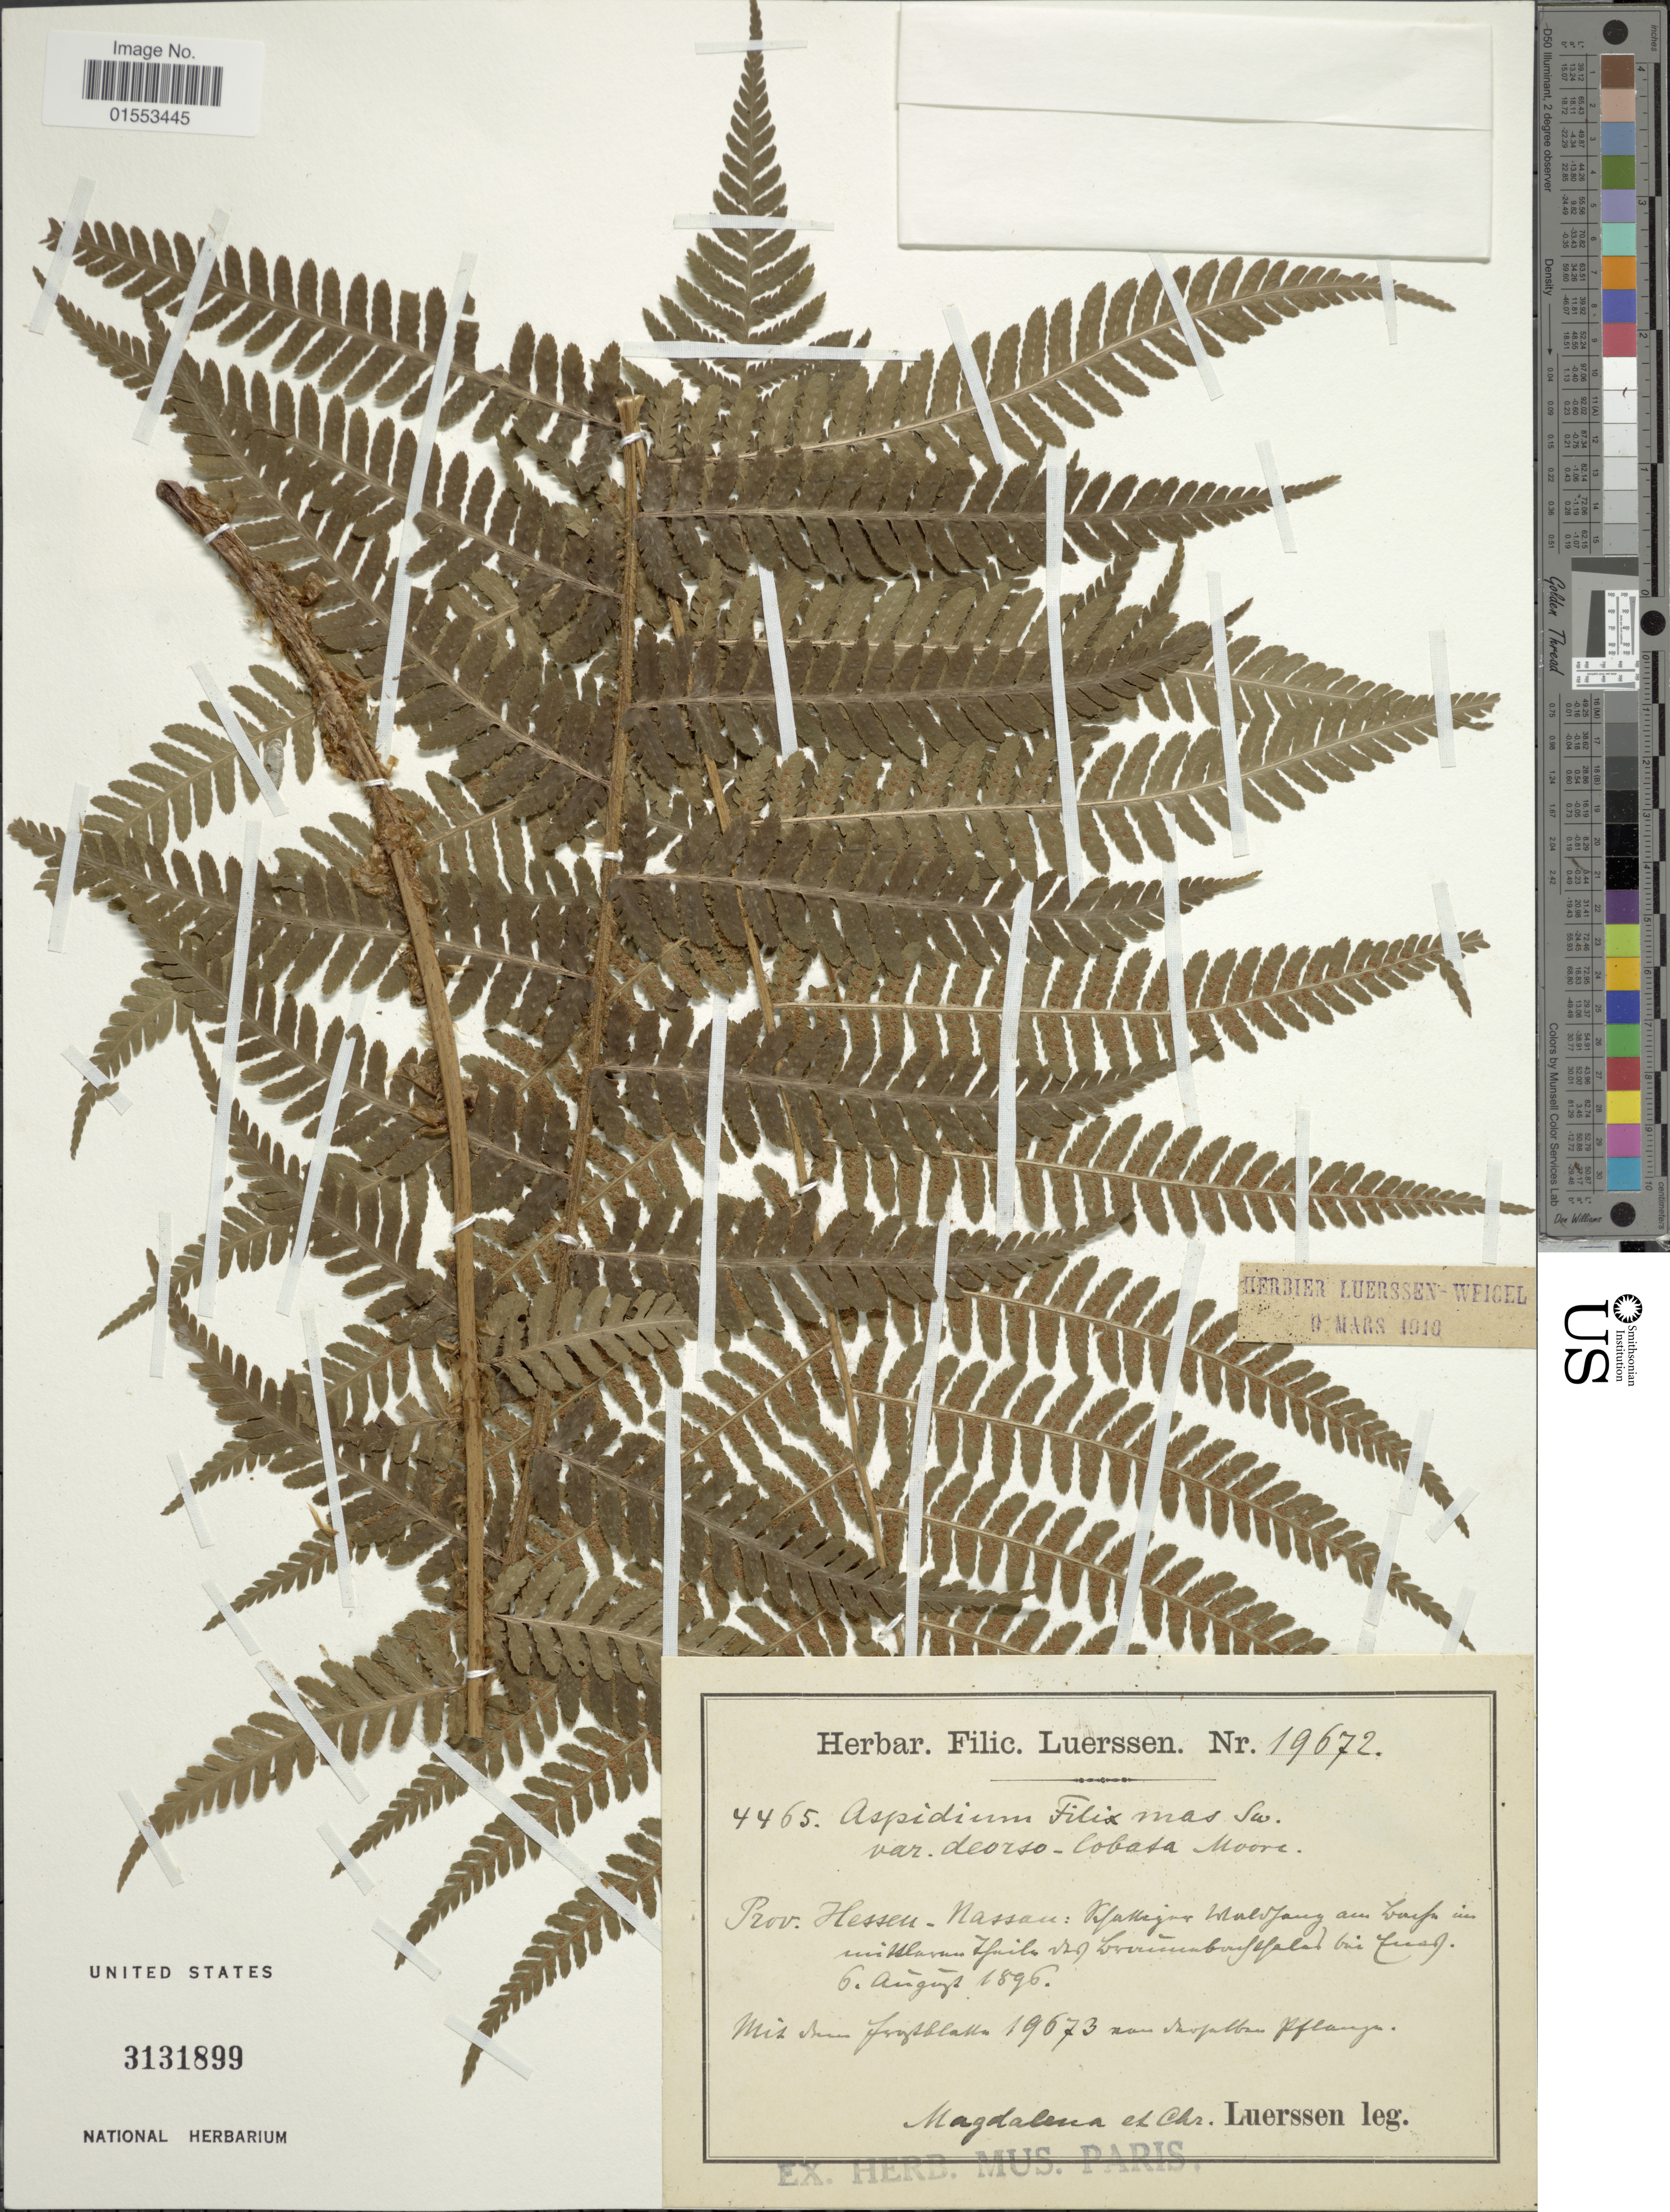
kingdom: Plantae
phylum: Tracheophyta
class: Polypodiopsida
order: Polypodiales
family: Dryopteridaceae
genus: Dryopteris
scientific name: Dryopteris filix-mas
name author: (L.) Schott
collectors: M. Luerssen & C. Luerssen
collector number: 19672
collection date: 1896-08-06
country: Germany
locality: Prov. Hessen-Nassau: X.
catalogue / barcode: US 3131899